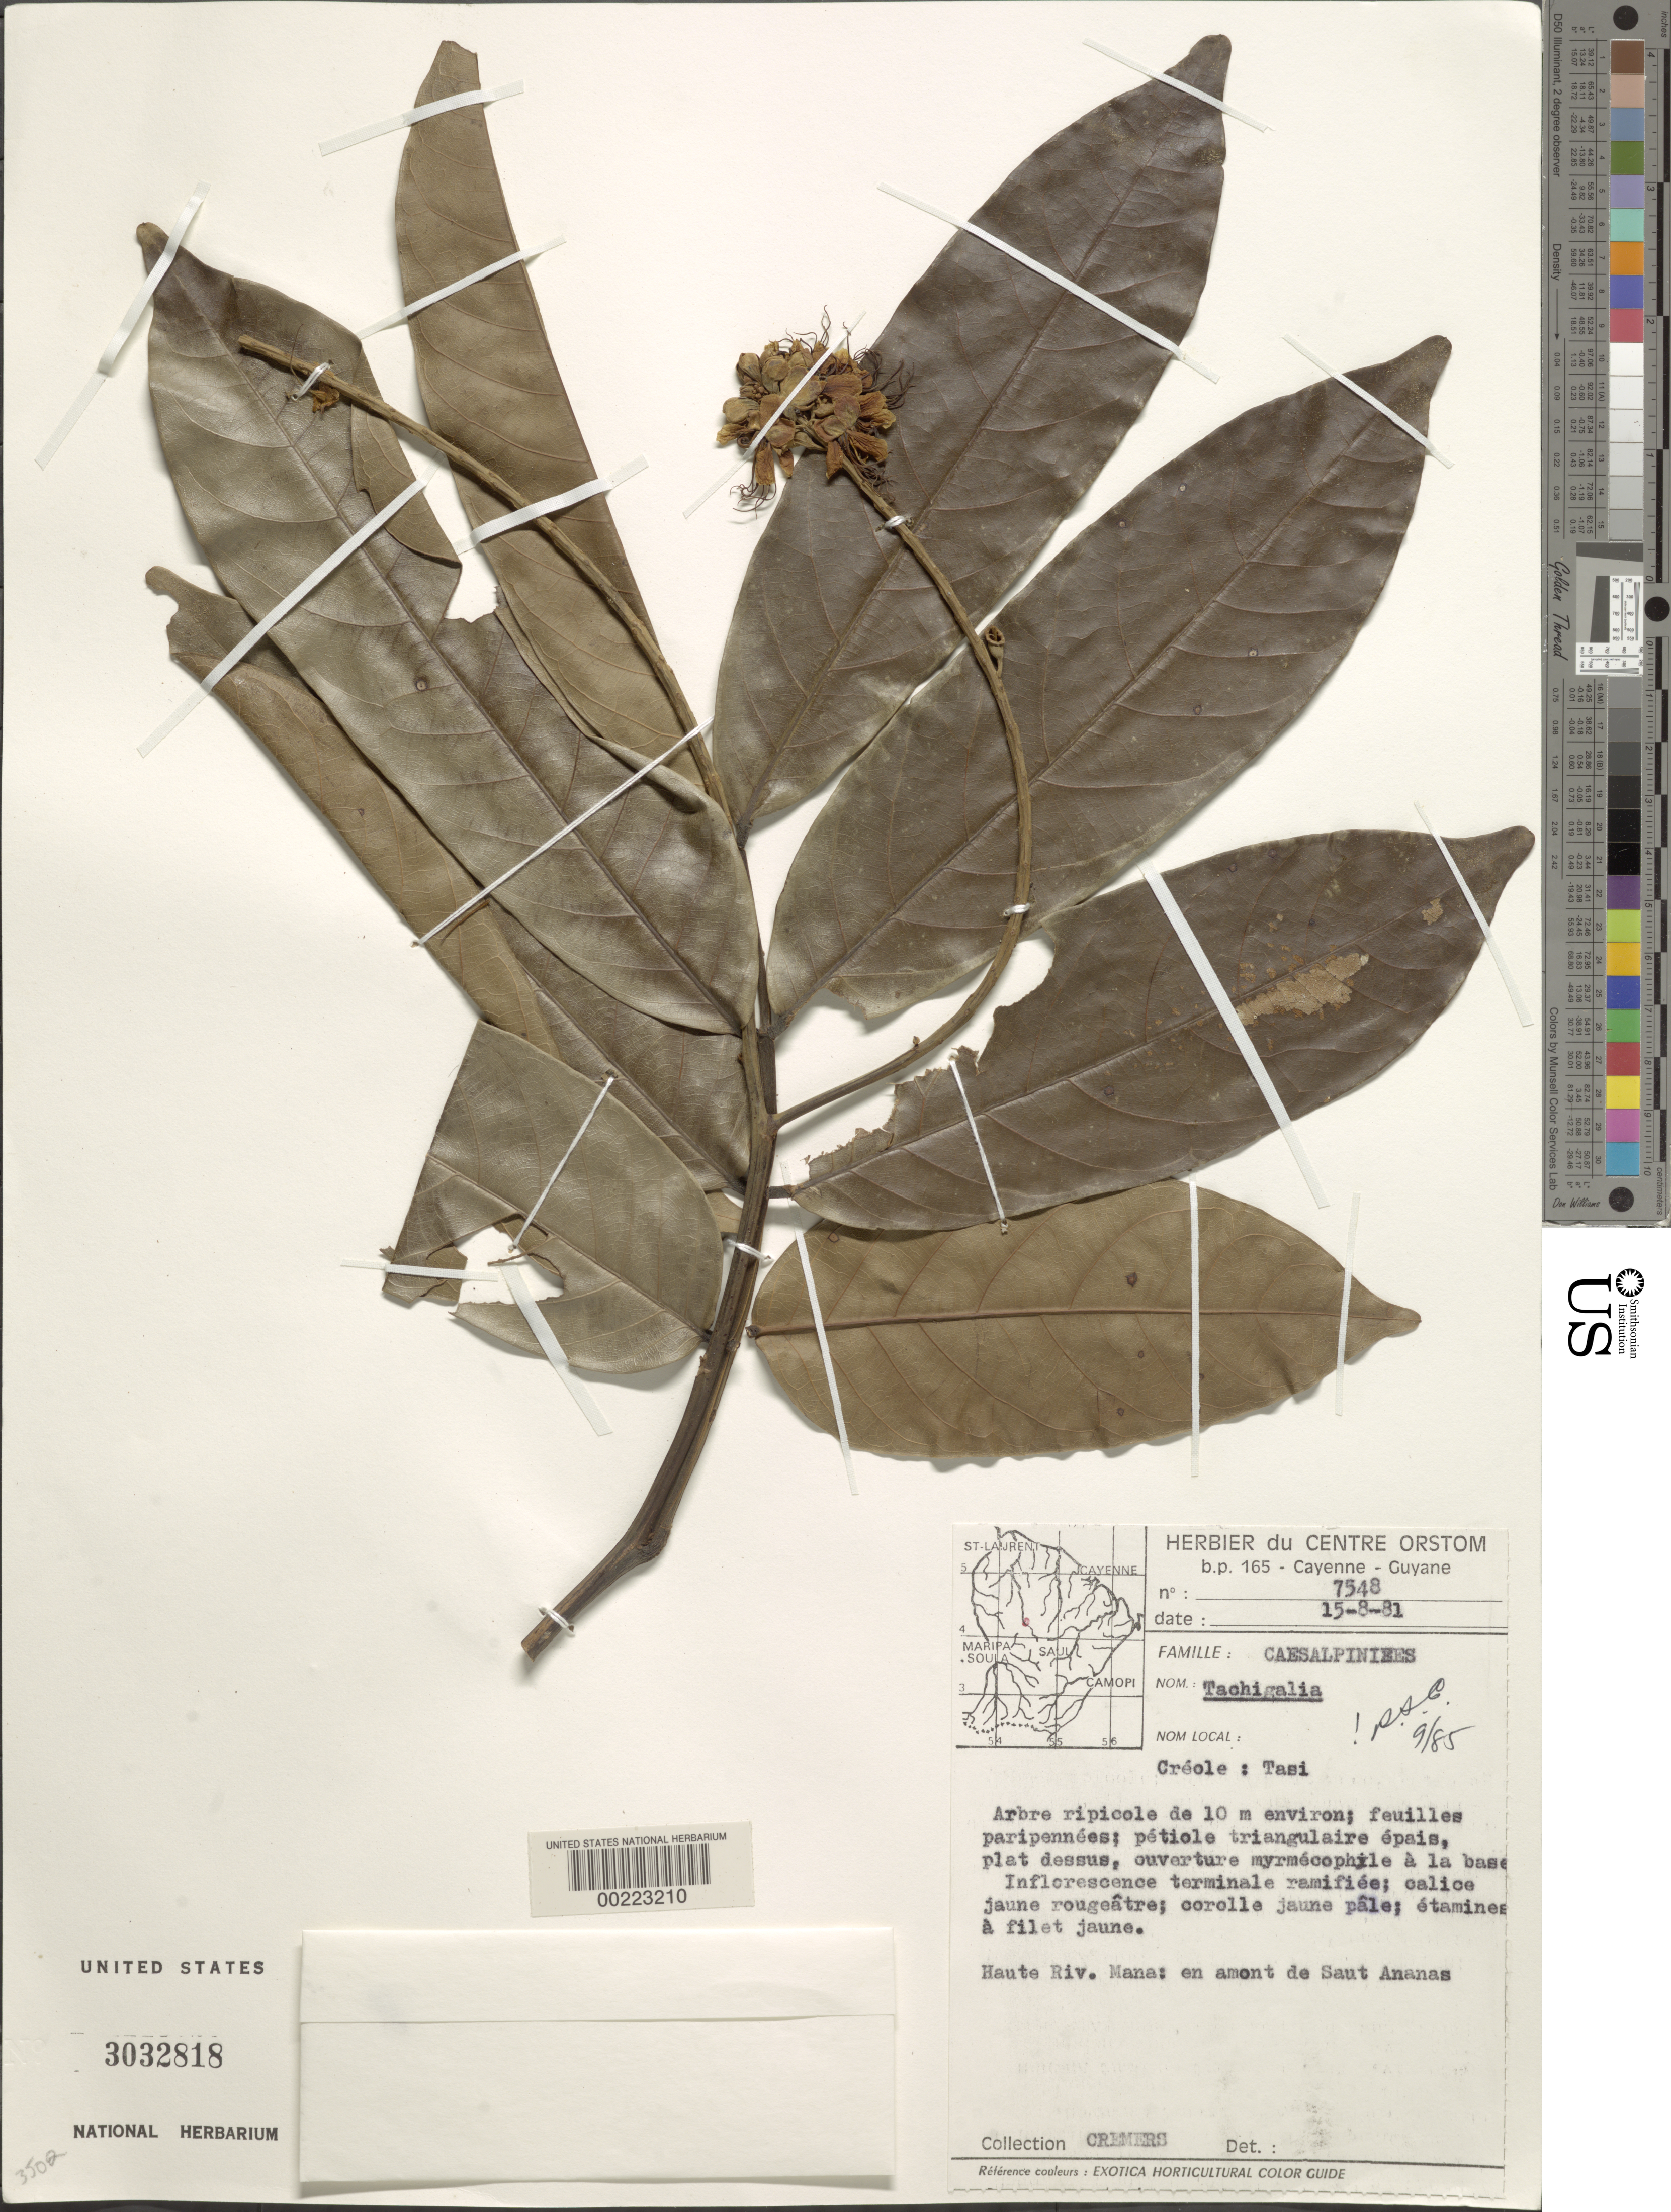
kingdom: Plantae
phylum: Tracheophyta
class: Magnoliopsida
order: Fabales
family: Fabaceae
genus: Tachigali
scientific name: Tachigali sp.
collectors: G. Cremers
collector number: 7548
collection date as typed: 15 Aug 1981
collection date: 1981-08-15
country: French Guiana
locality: Upper river mana: upriver from saut ananas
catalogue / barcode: US 3032818